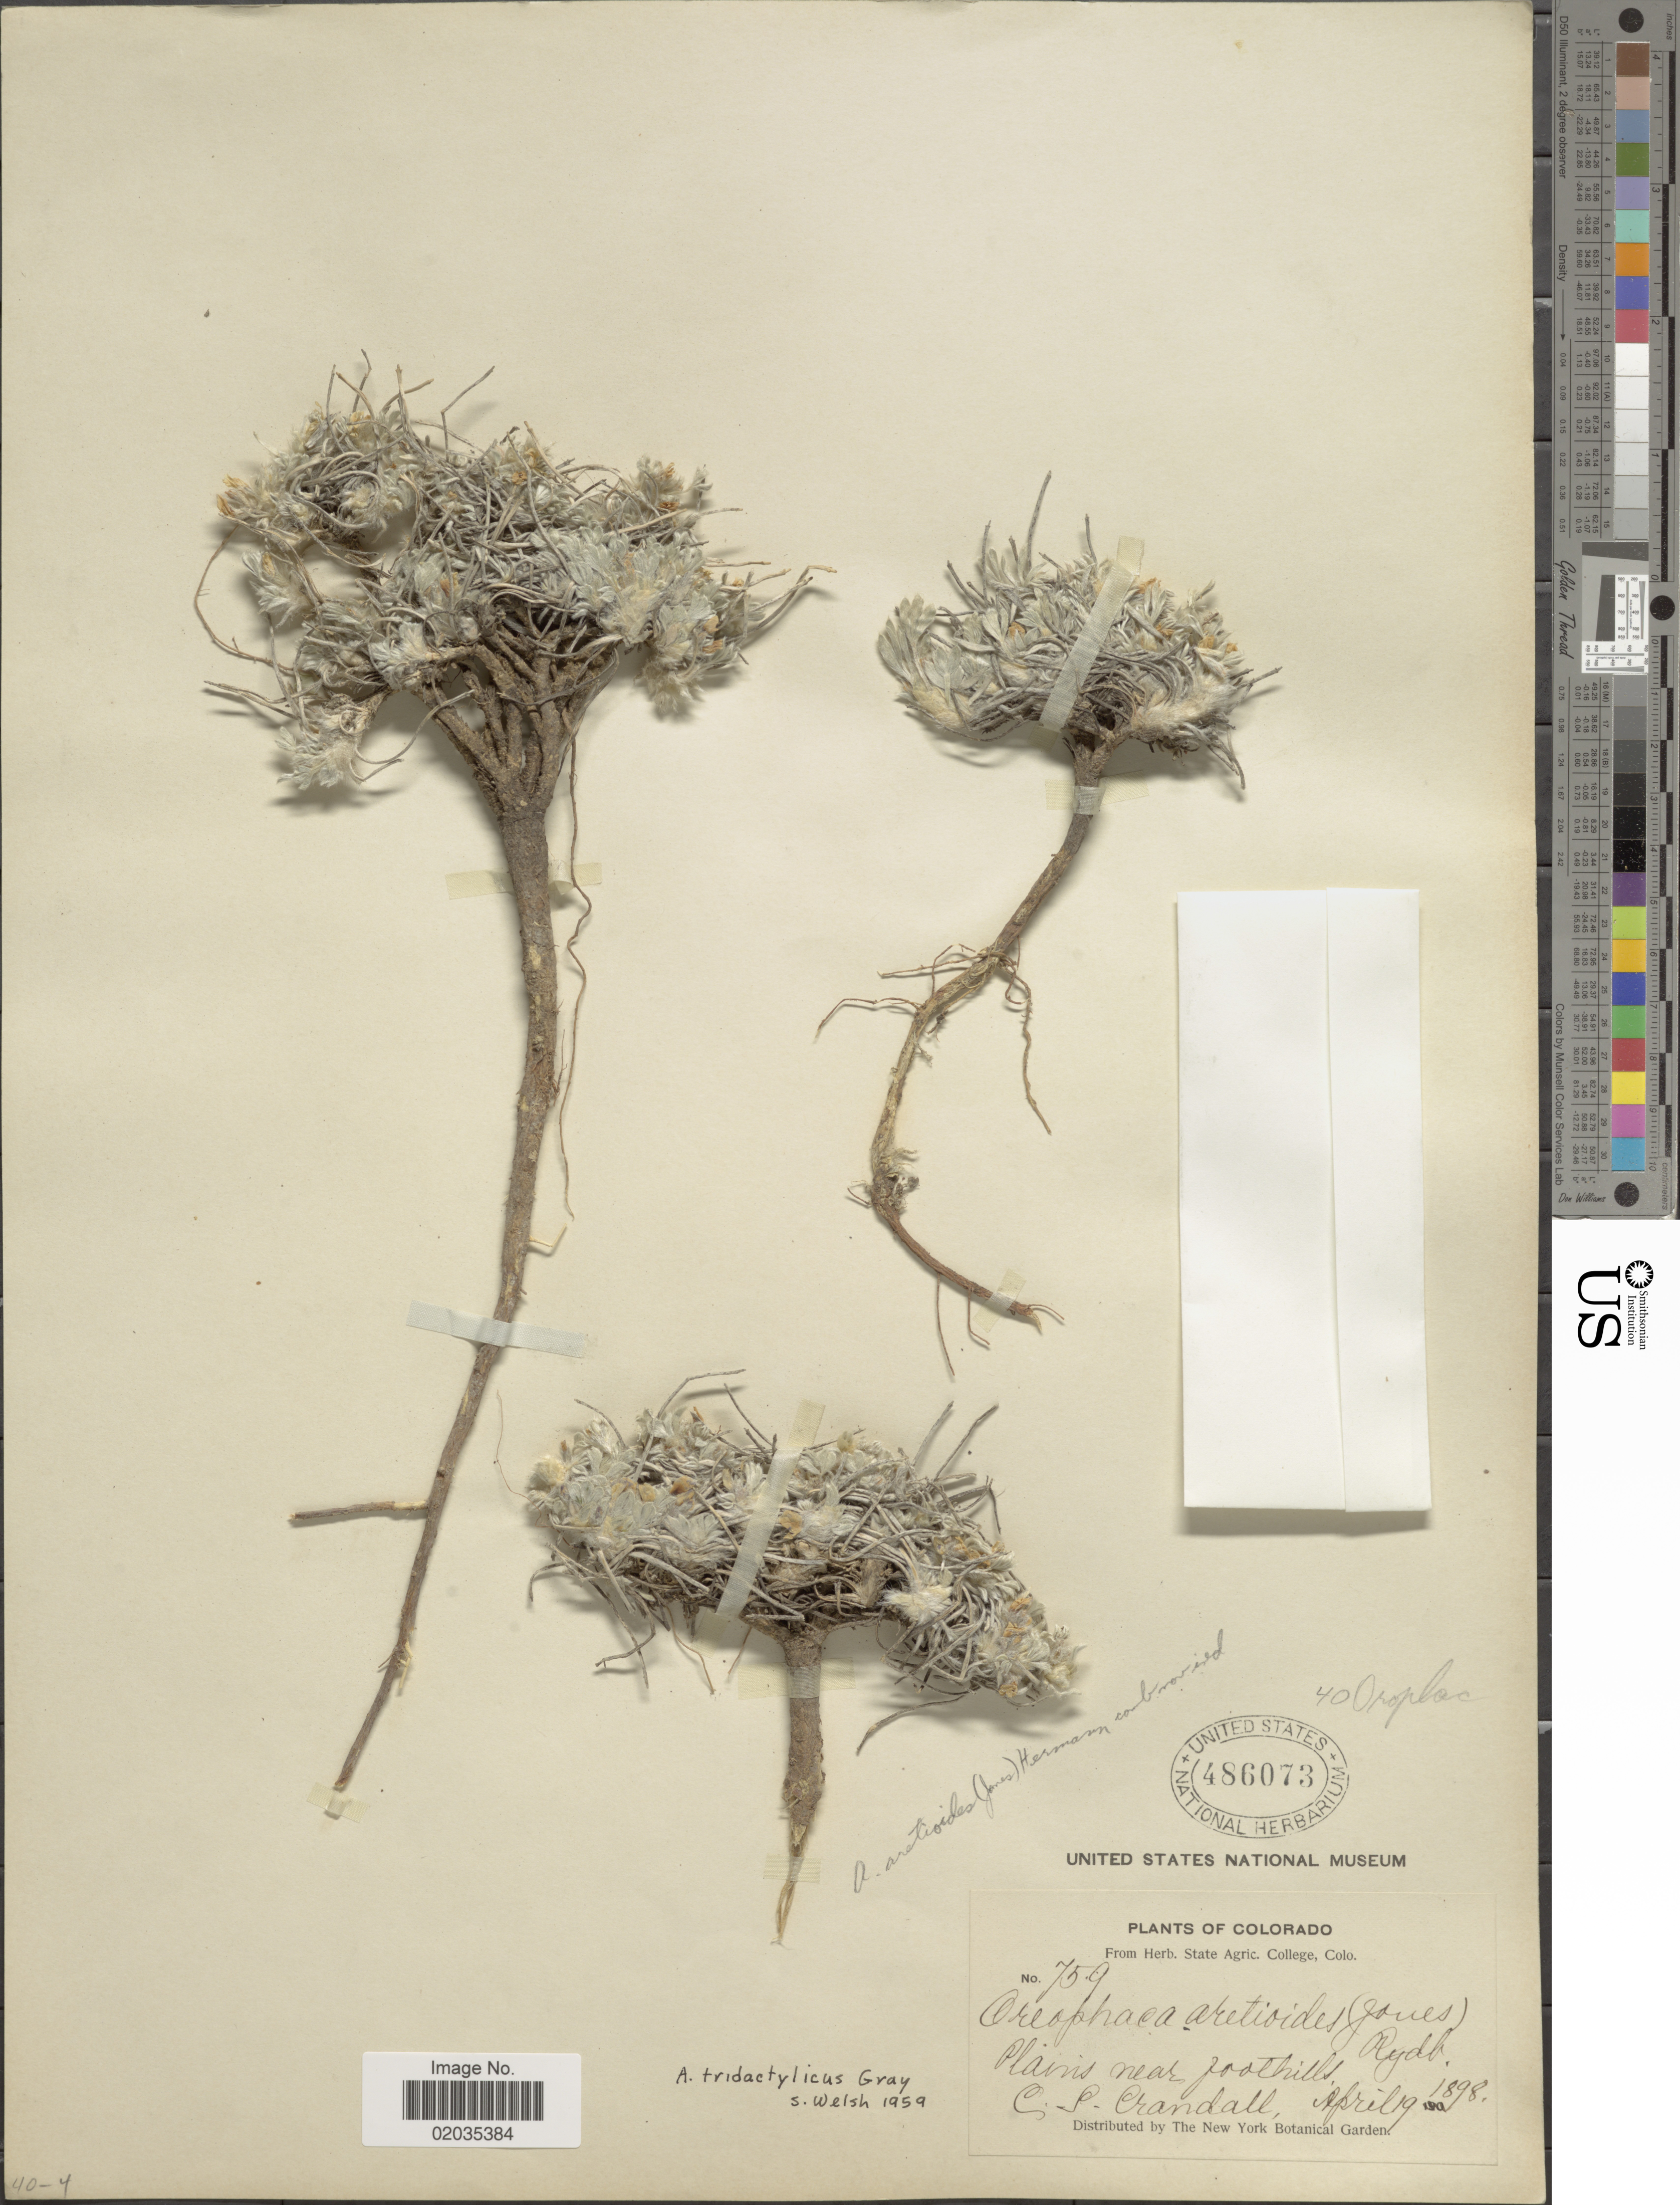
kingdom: Plantae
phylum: Tracheophyta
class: Magnoliopsida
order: Fabales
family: Fabaceae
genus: Astragalus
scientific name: Astragalus tridactylicus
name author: A. Gray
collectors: C. Crandall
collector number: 759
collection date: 1898-04-19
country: United States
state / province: Colorado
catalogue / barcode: US 486073